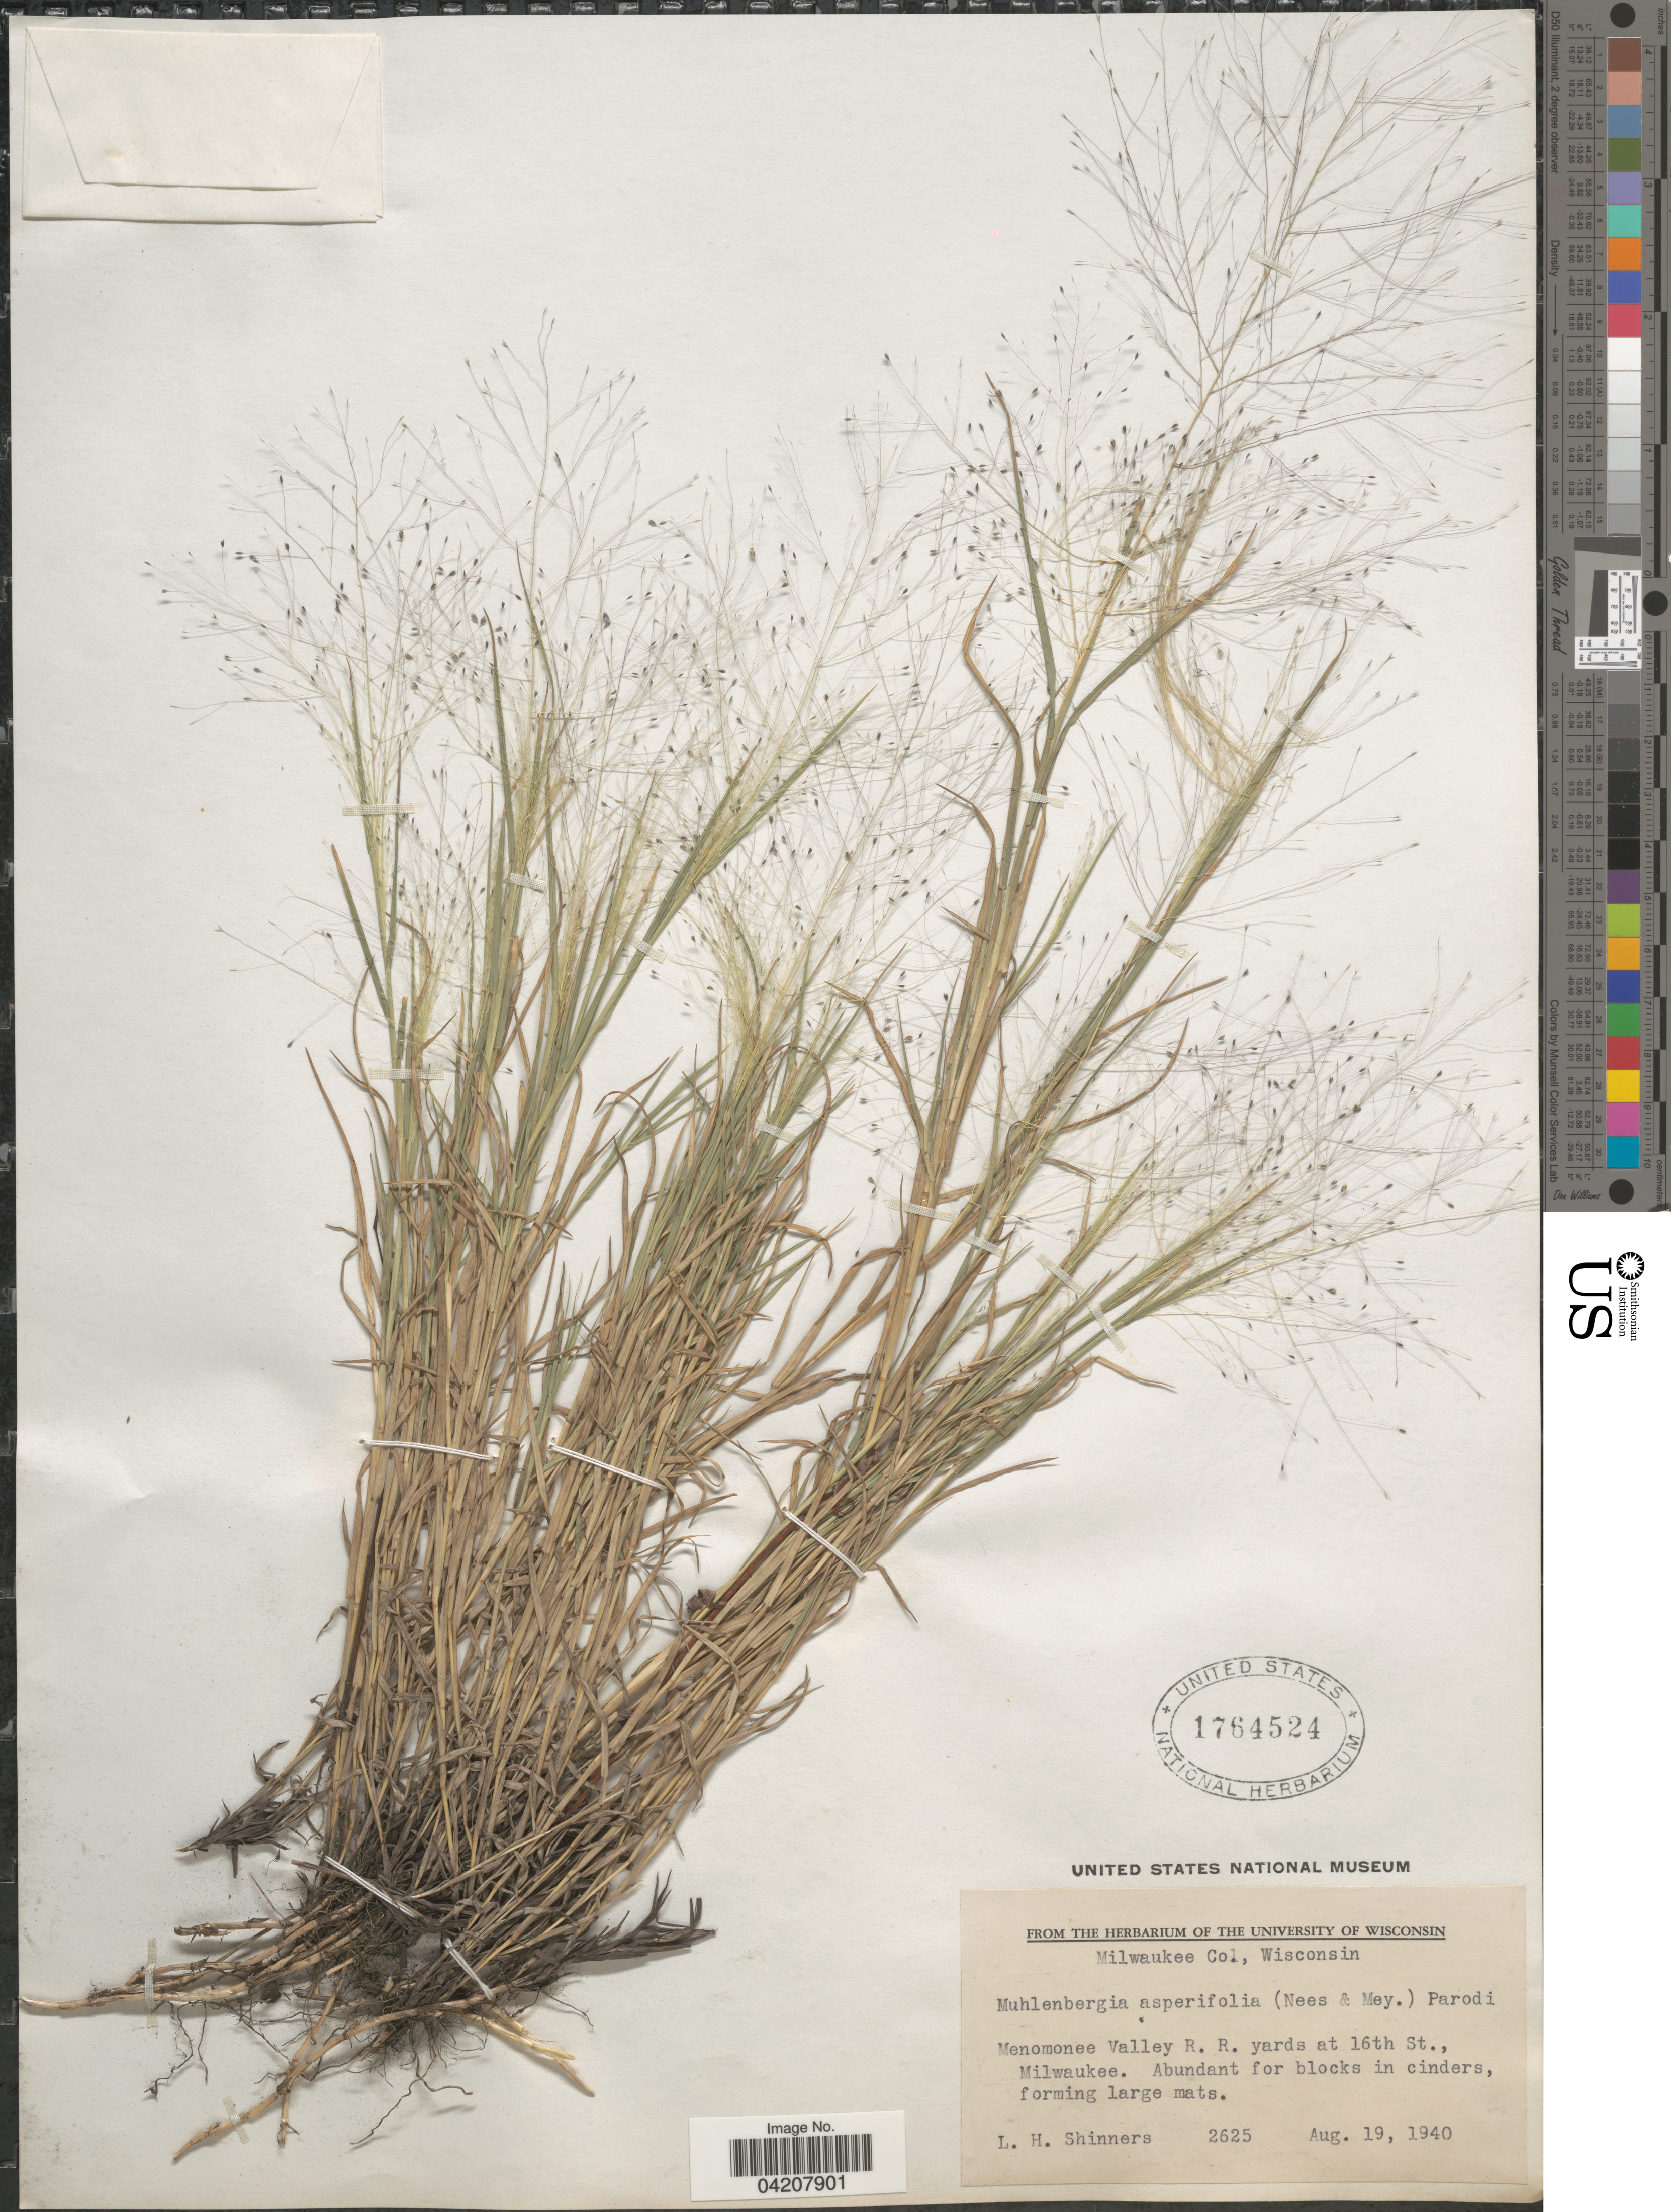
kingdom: Plantae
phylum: Tracheophyta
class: Liliopsida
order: Poales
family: Poaceae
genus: Muhlenbergia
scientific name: Muhlenbergia asperifolia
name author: (Nees & Meyen ex Trin.) Parodi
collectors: L. H. Shinners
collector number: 2625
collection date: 1940-08-19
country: United States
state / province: Wisconsin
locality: Milwaukee Co. Menomonee Valley R. R. yards at 16th St., Milwaukee.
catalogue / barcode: US 1764524